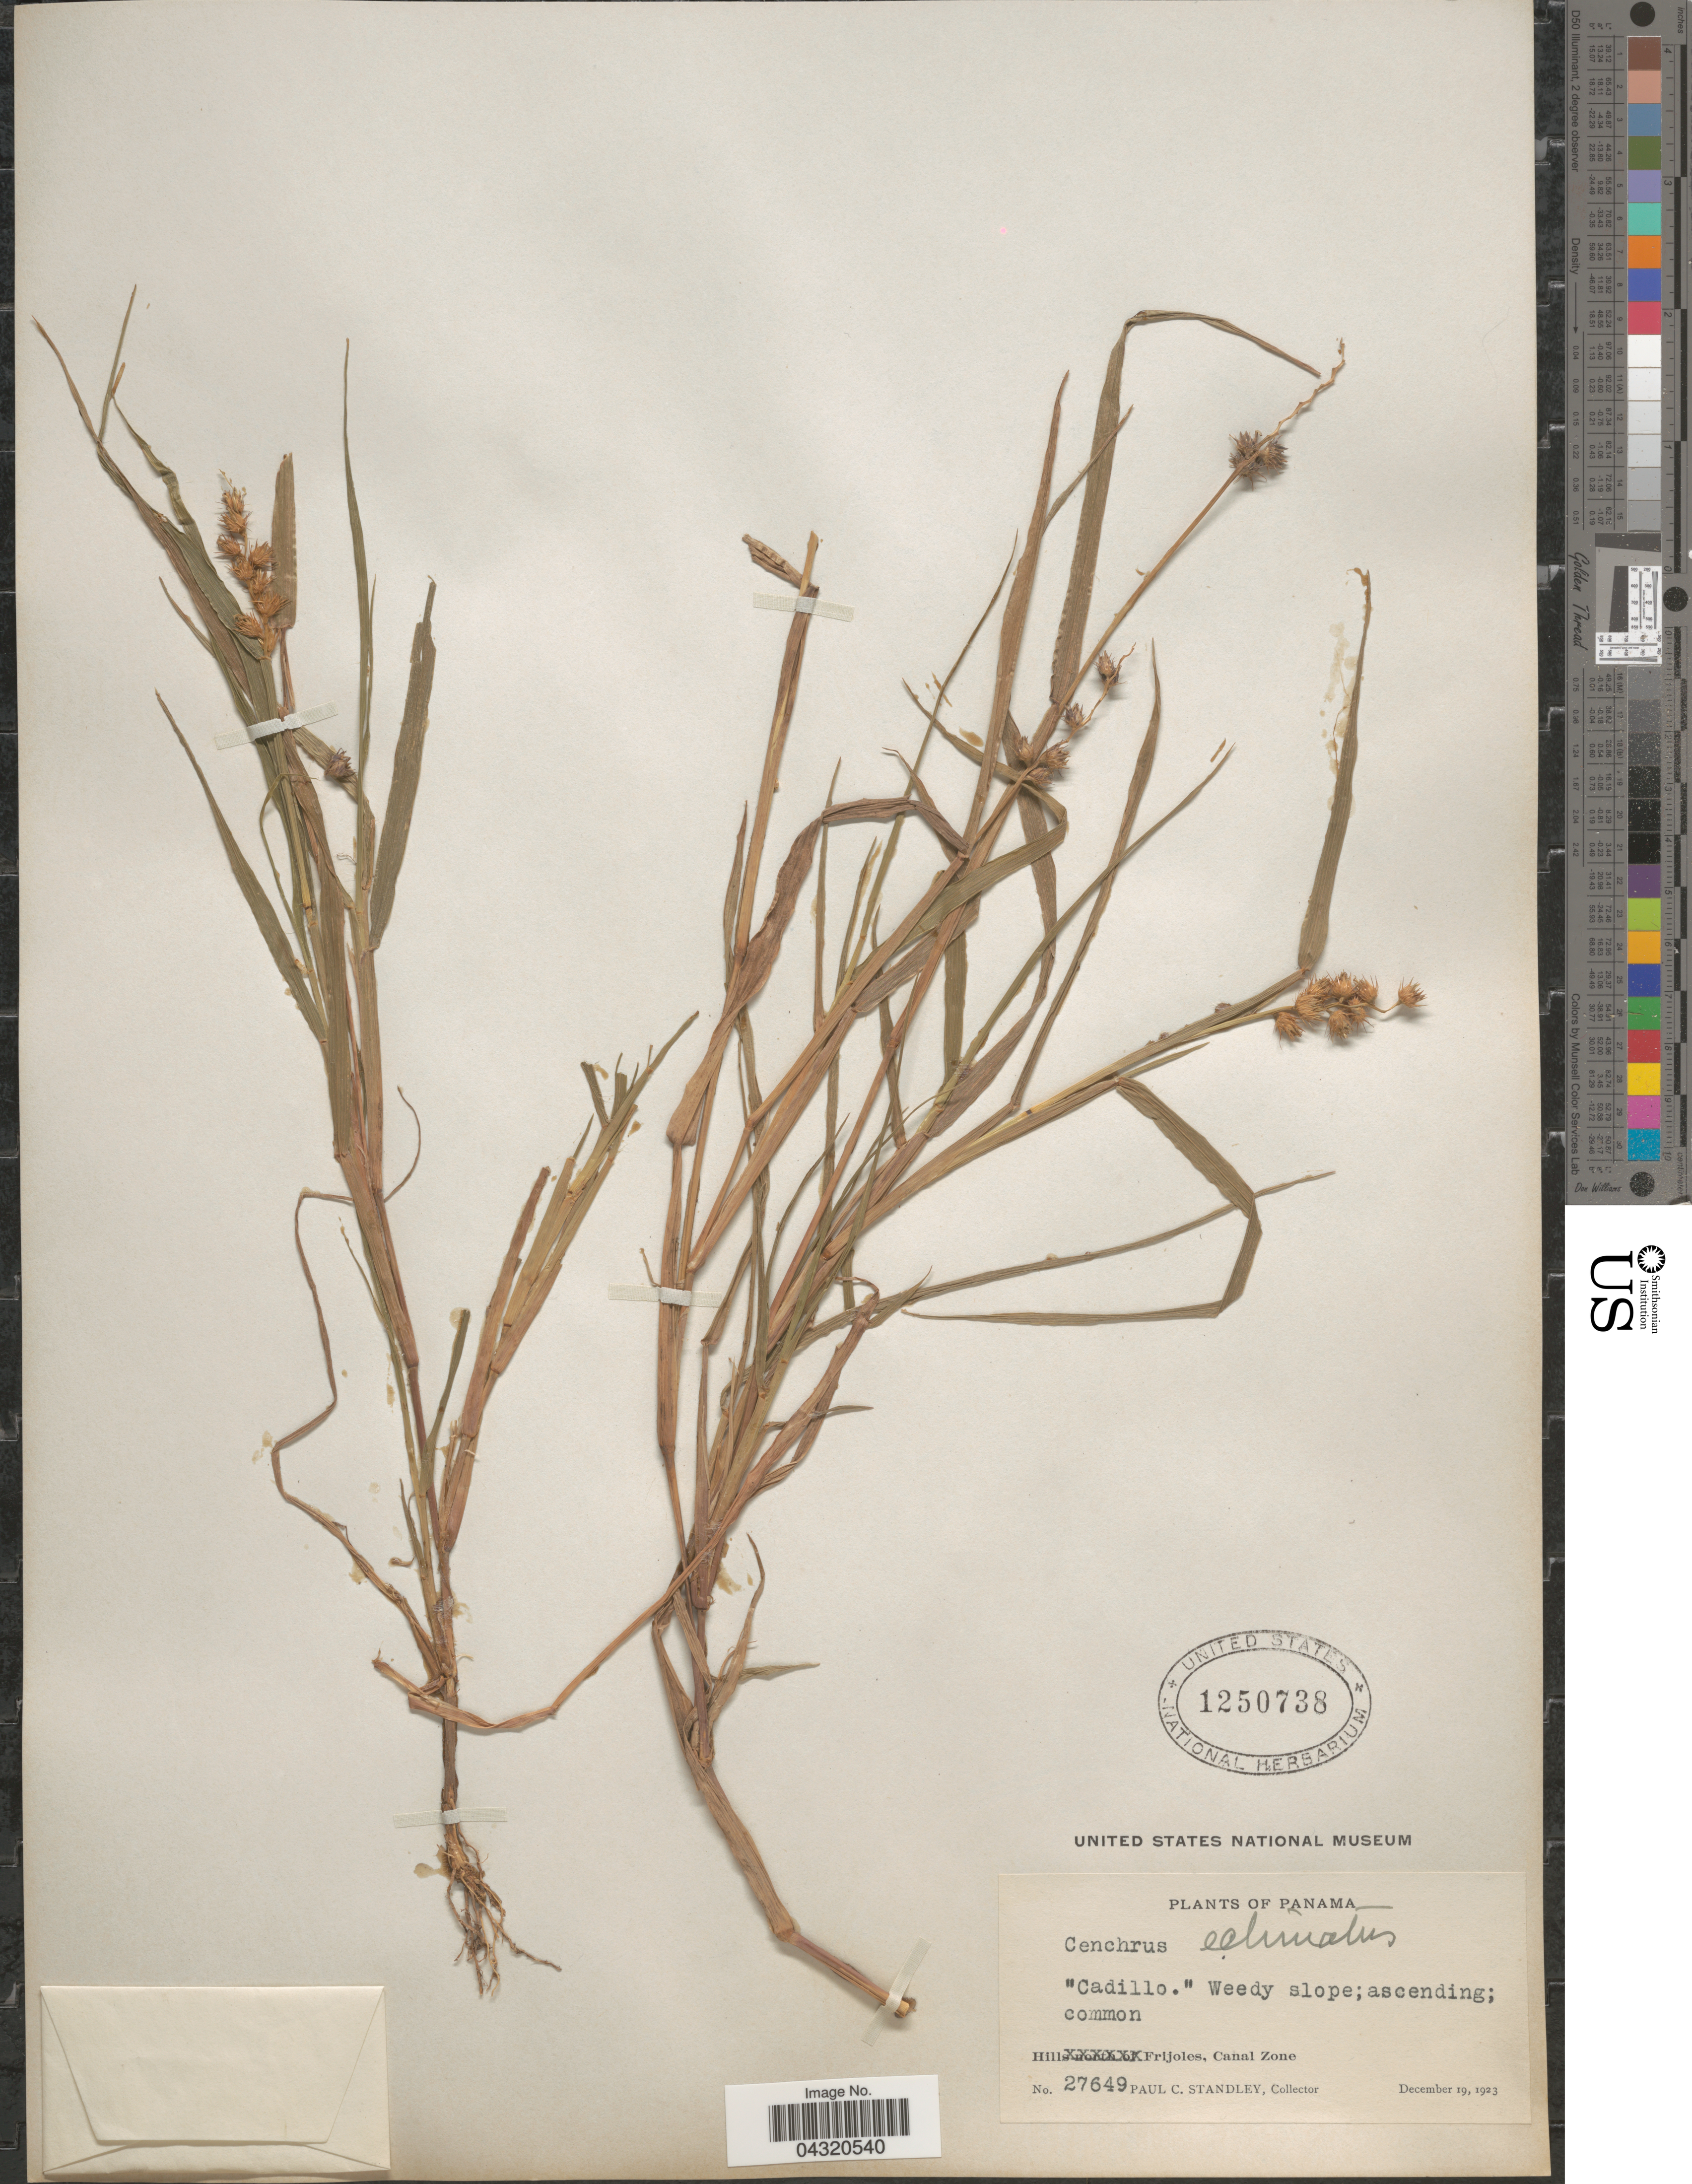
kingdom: Plantae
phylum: Tracheophyta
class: Liliopsida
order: Poales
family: Poaceae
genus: Cenchrus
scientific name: Cenchrus echinatus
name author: L.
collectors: P. C. Standley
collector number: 27649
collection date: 1923-12-19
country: Panama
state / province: Colón / Panamá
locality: Cadillo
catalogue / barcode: US 1250738